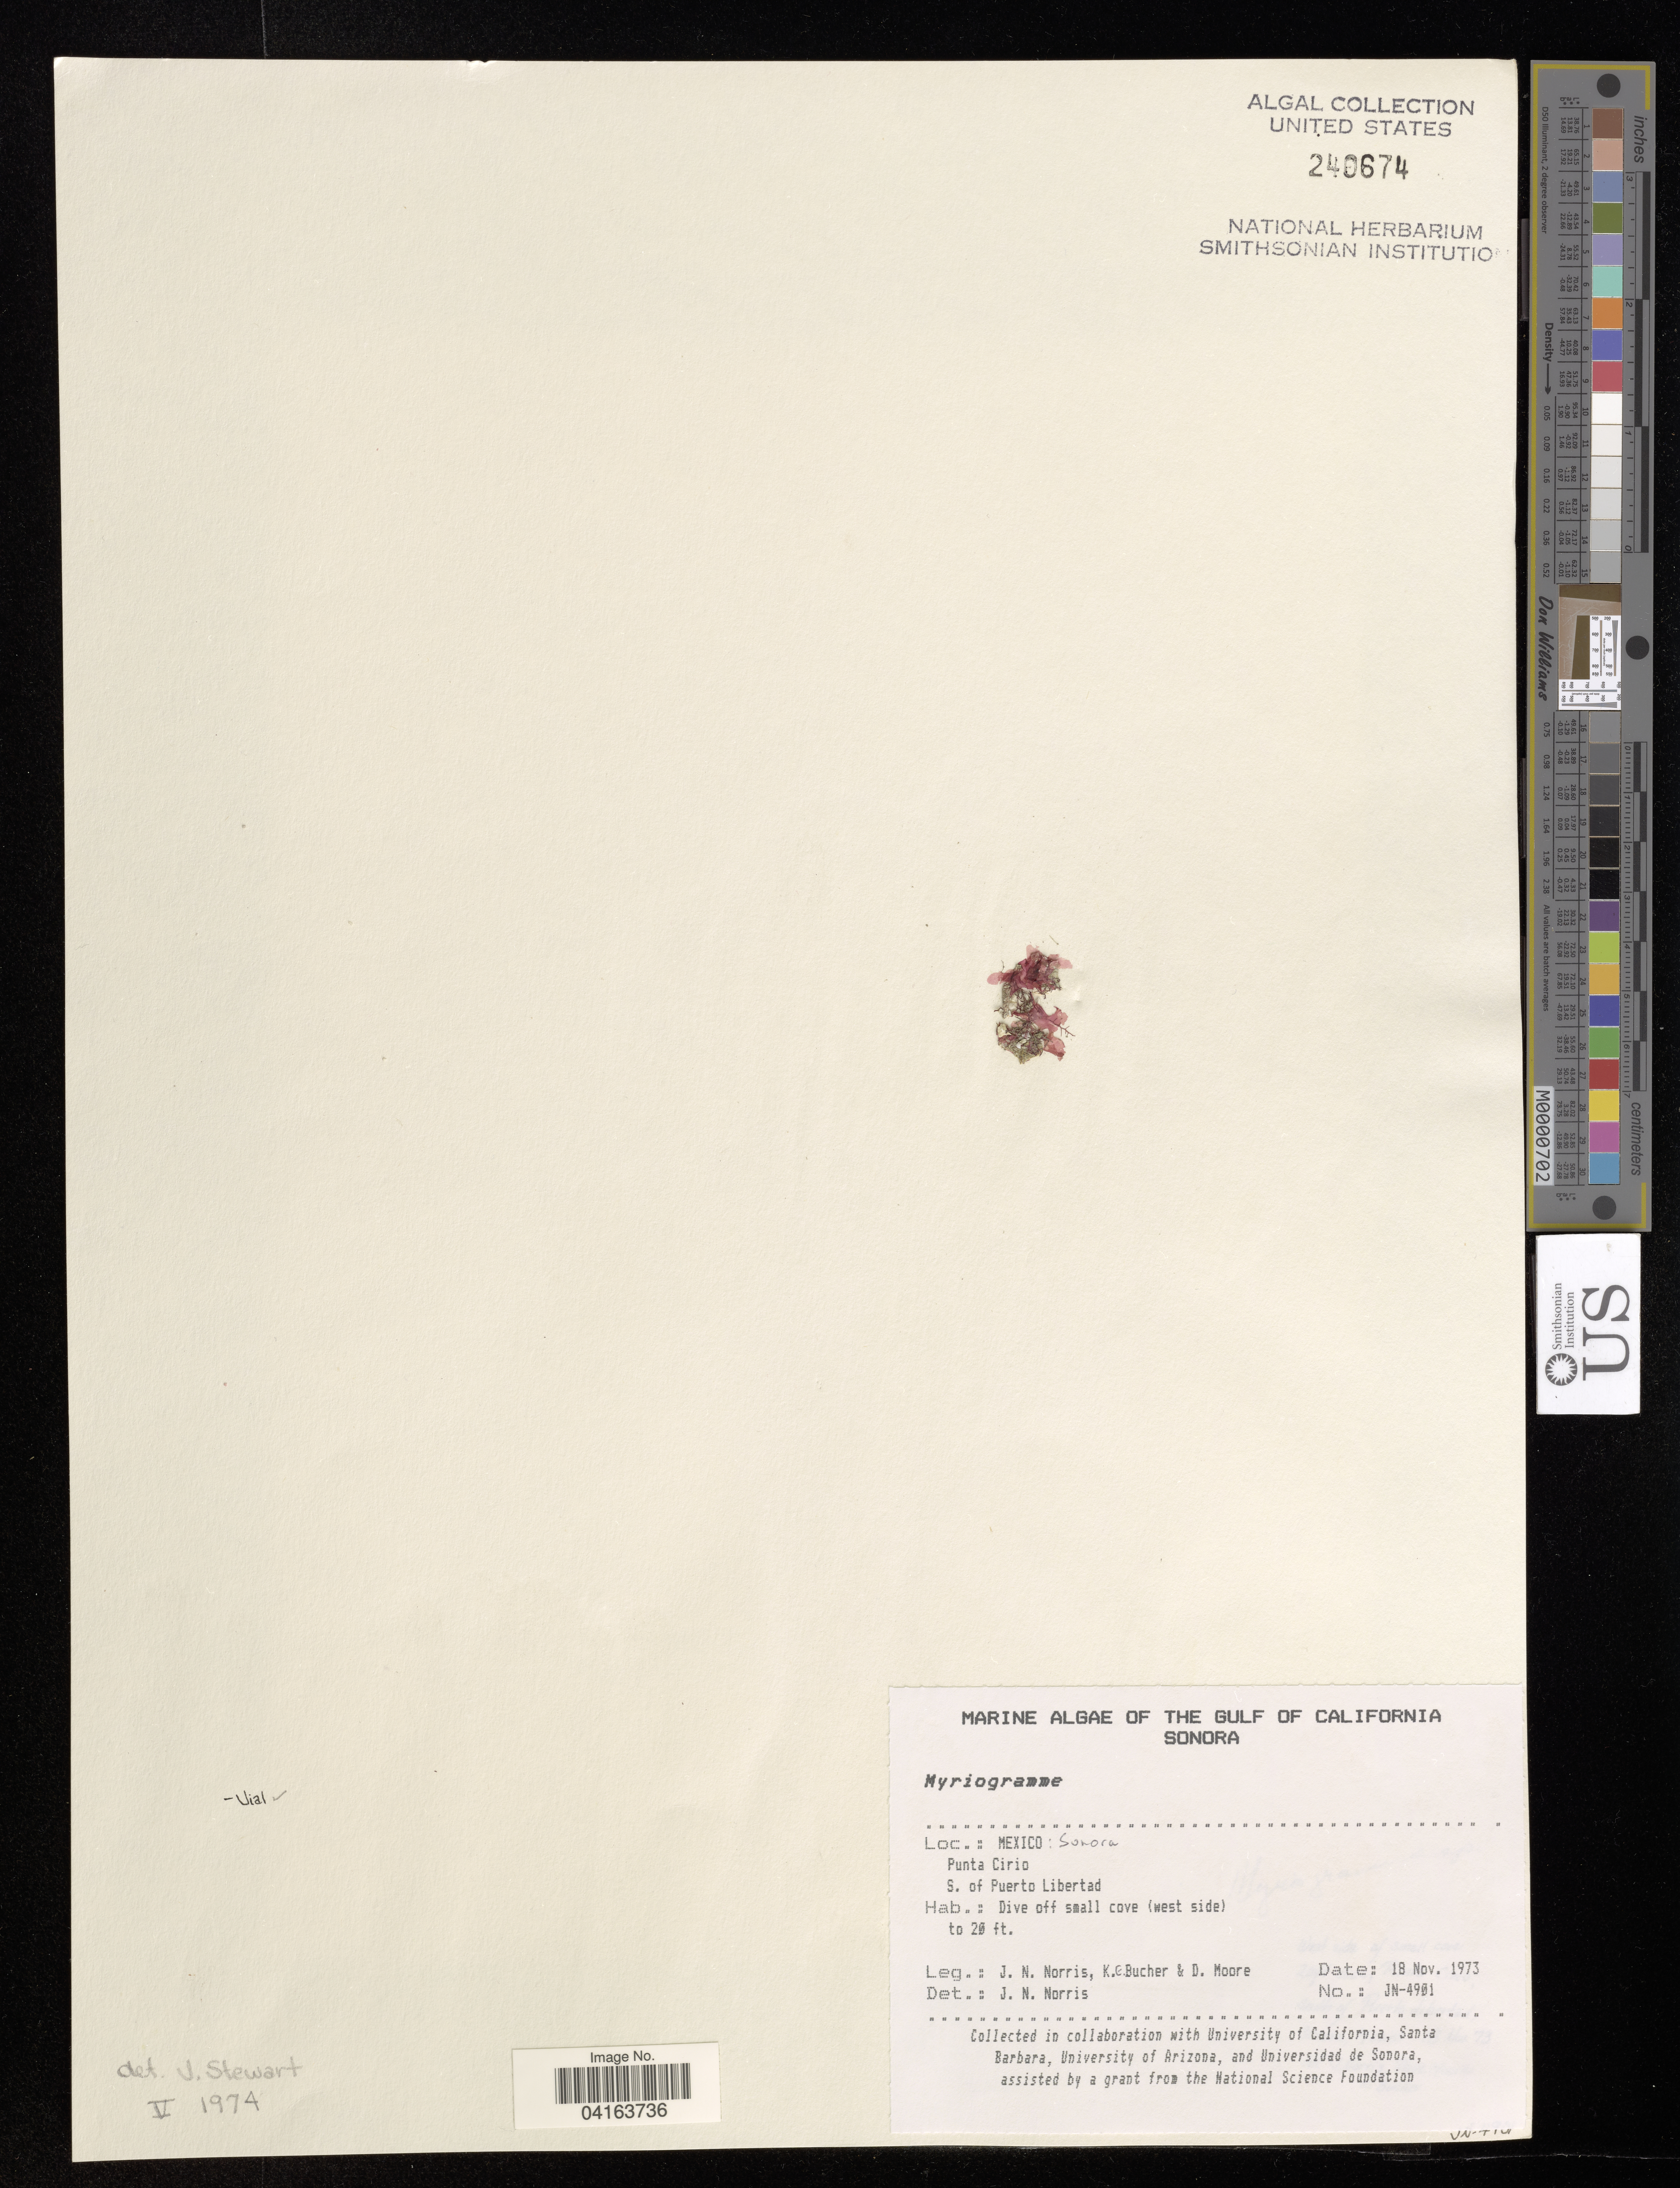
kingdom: Plantae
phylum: Rhodophyta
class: Florideophyceae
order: Ceramiales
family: Delesseriaceae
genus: Myriogramme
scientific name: Myriogramme sp.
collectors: J. Norris, K. E. Bucher & D. Moore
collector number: JN-4901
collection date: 1973-11-18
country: Mexico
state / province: Sonora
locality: Gulf of California. Punta Cirio. S. of Puerto Libertad.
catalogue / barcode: US 240674